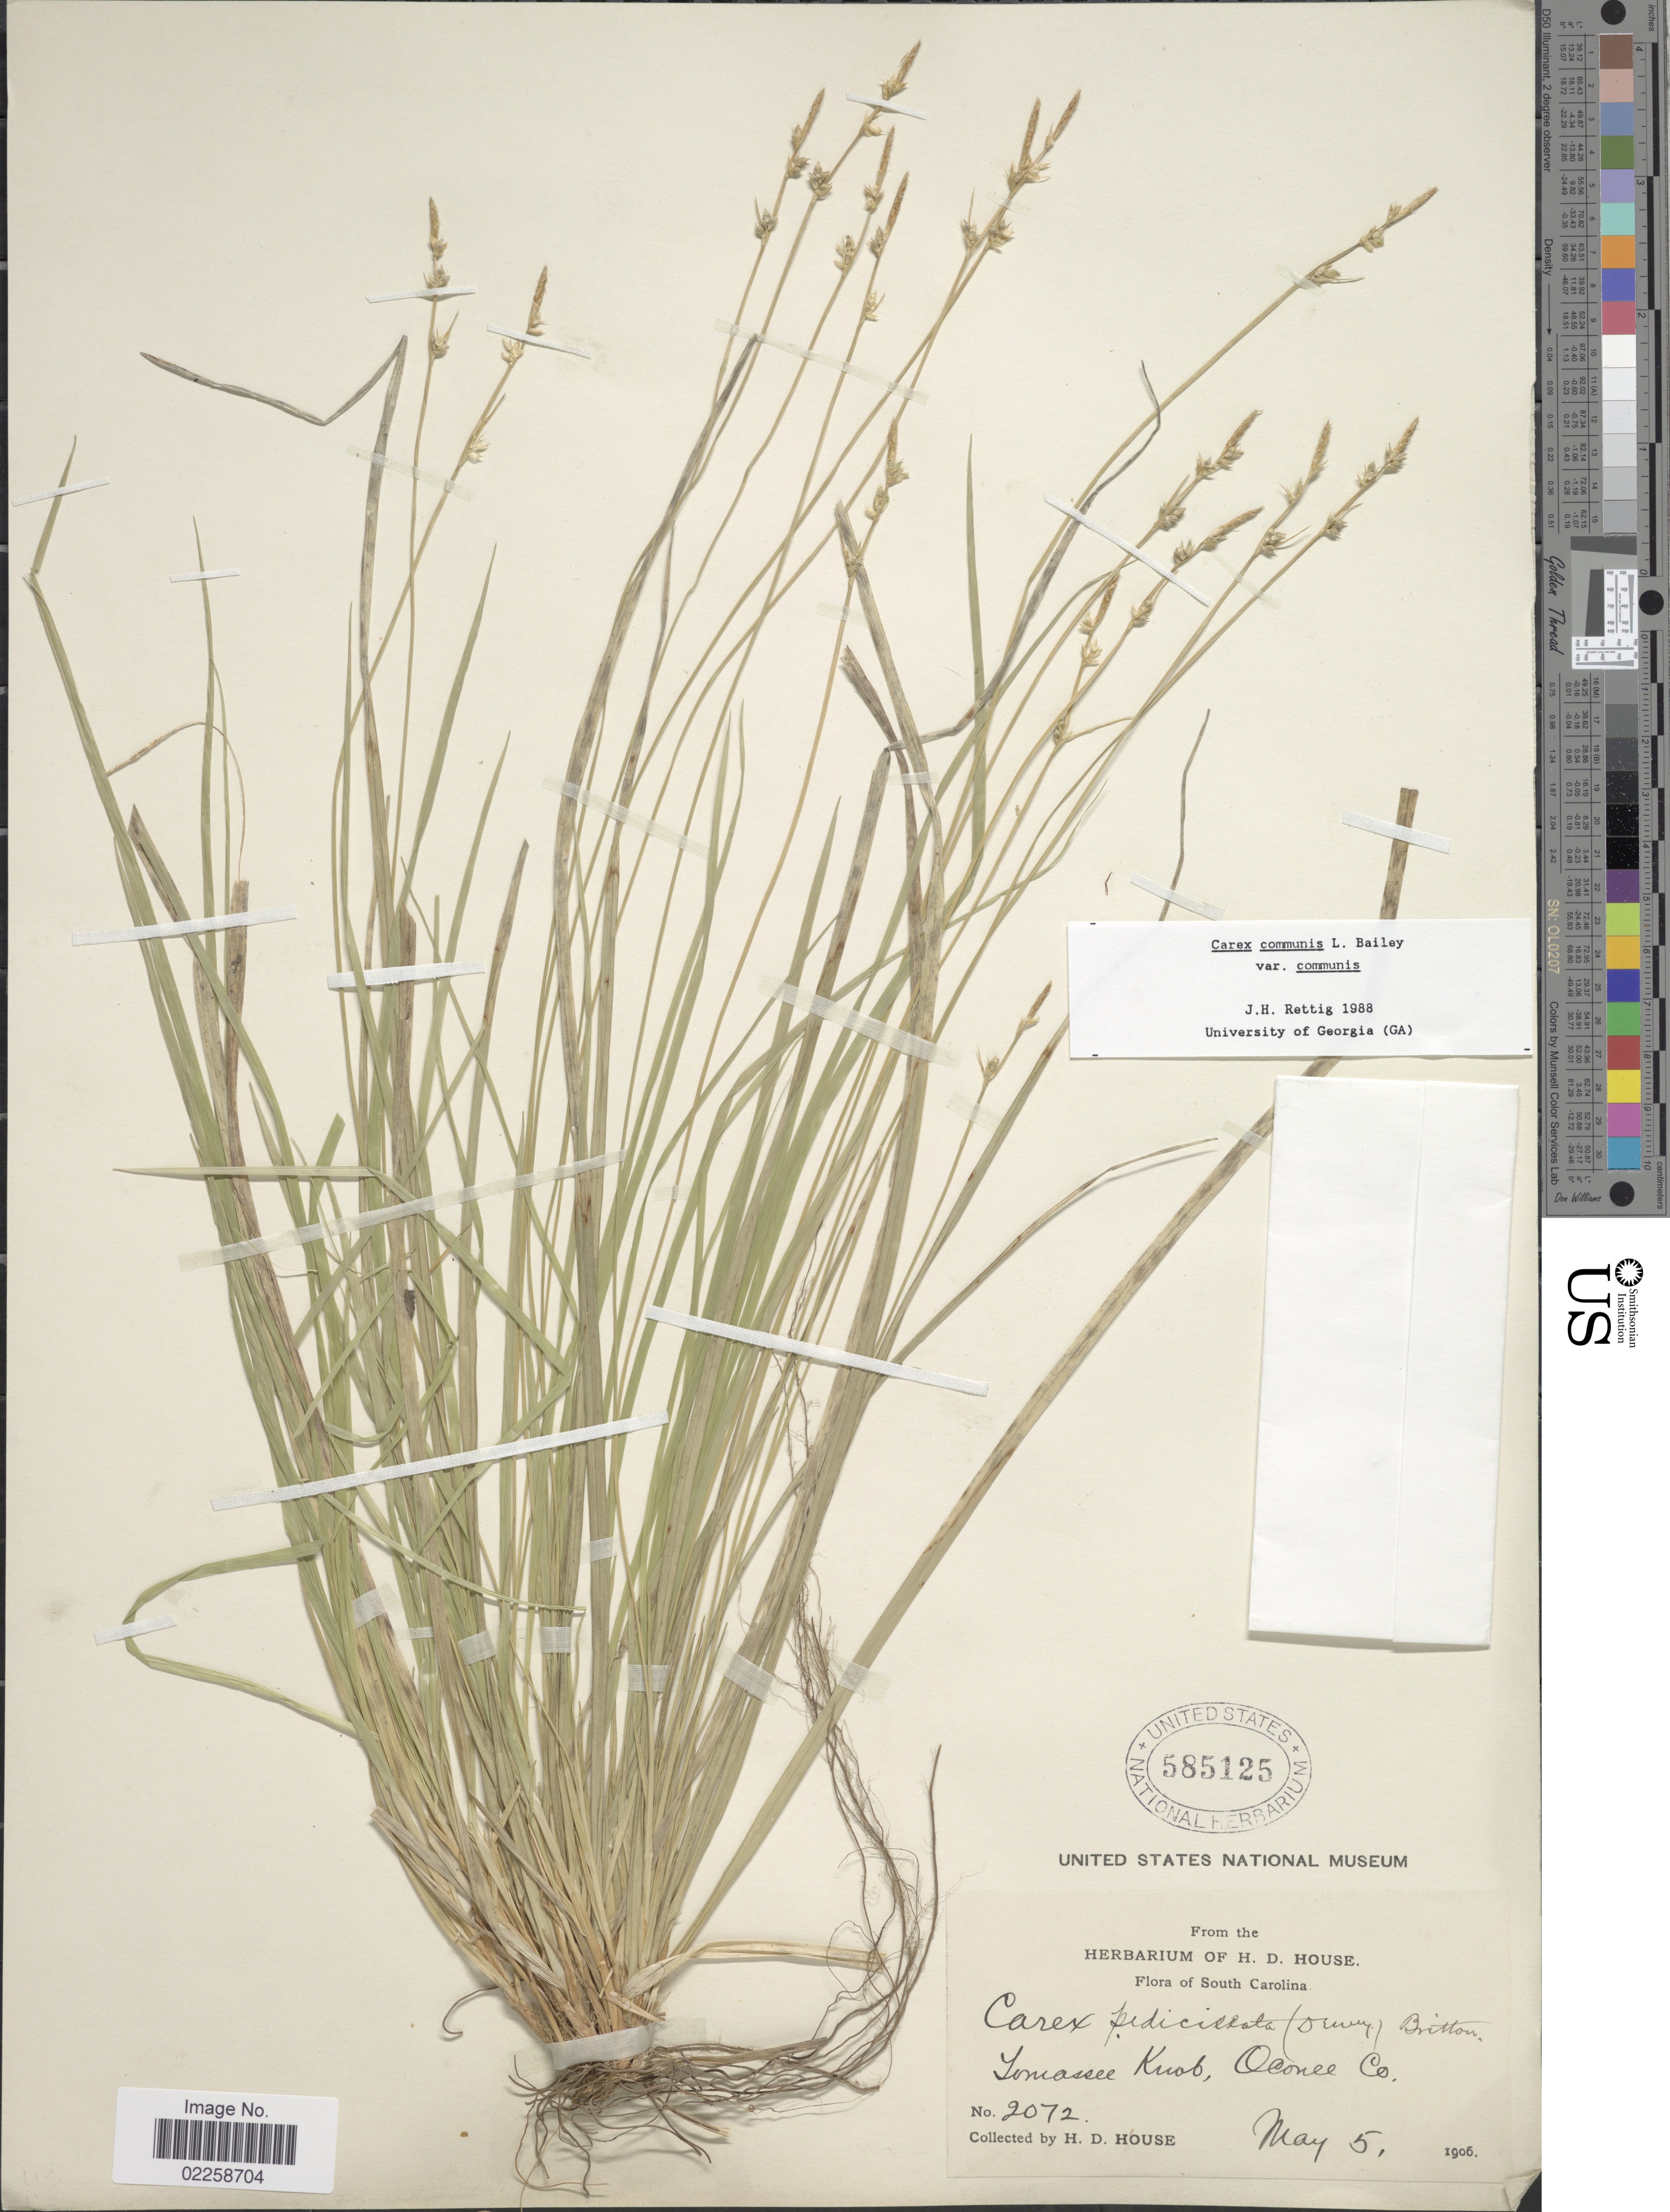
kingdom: Plantae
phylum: Tracheophyta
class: Liliopsida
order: Poales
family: Cyperaceae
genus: Carex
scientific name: Carex communis var. communis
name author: L.H. Bailey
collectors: H. D. House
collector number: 2072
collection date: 1906-05-05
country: United States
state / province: South Carolina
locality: Tomassee Knob, Oconee Co.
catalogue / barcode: US 585125